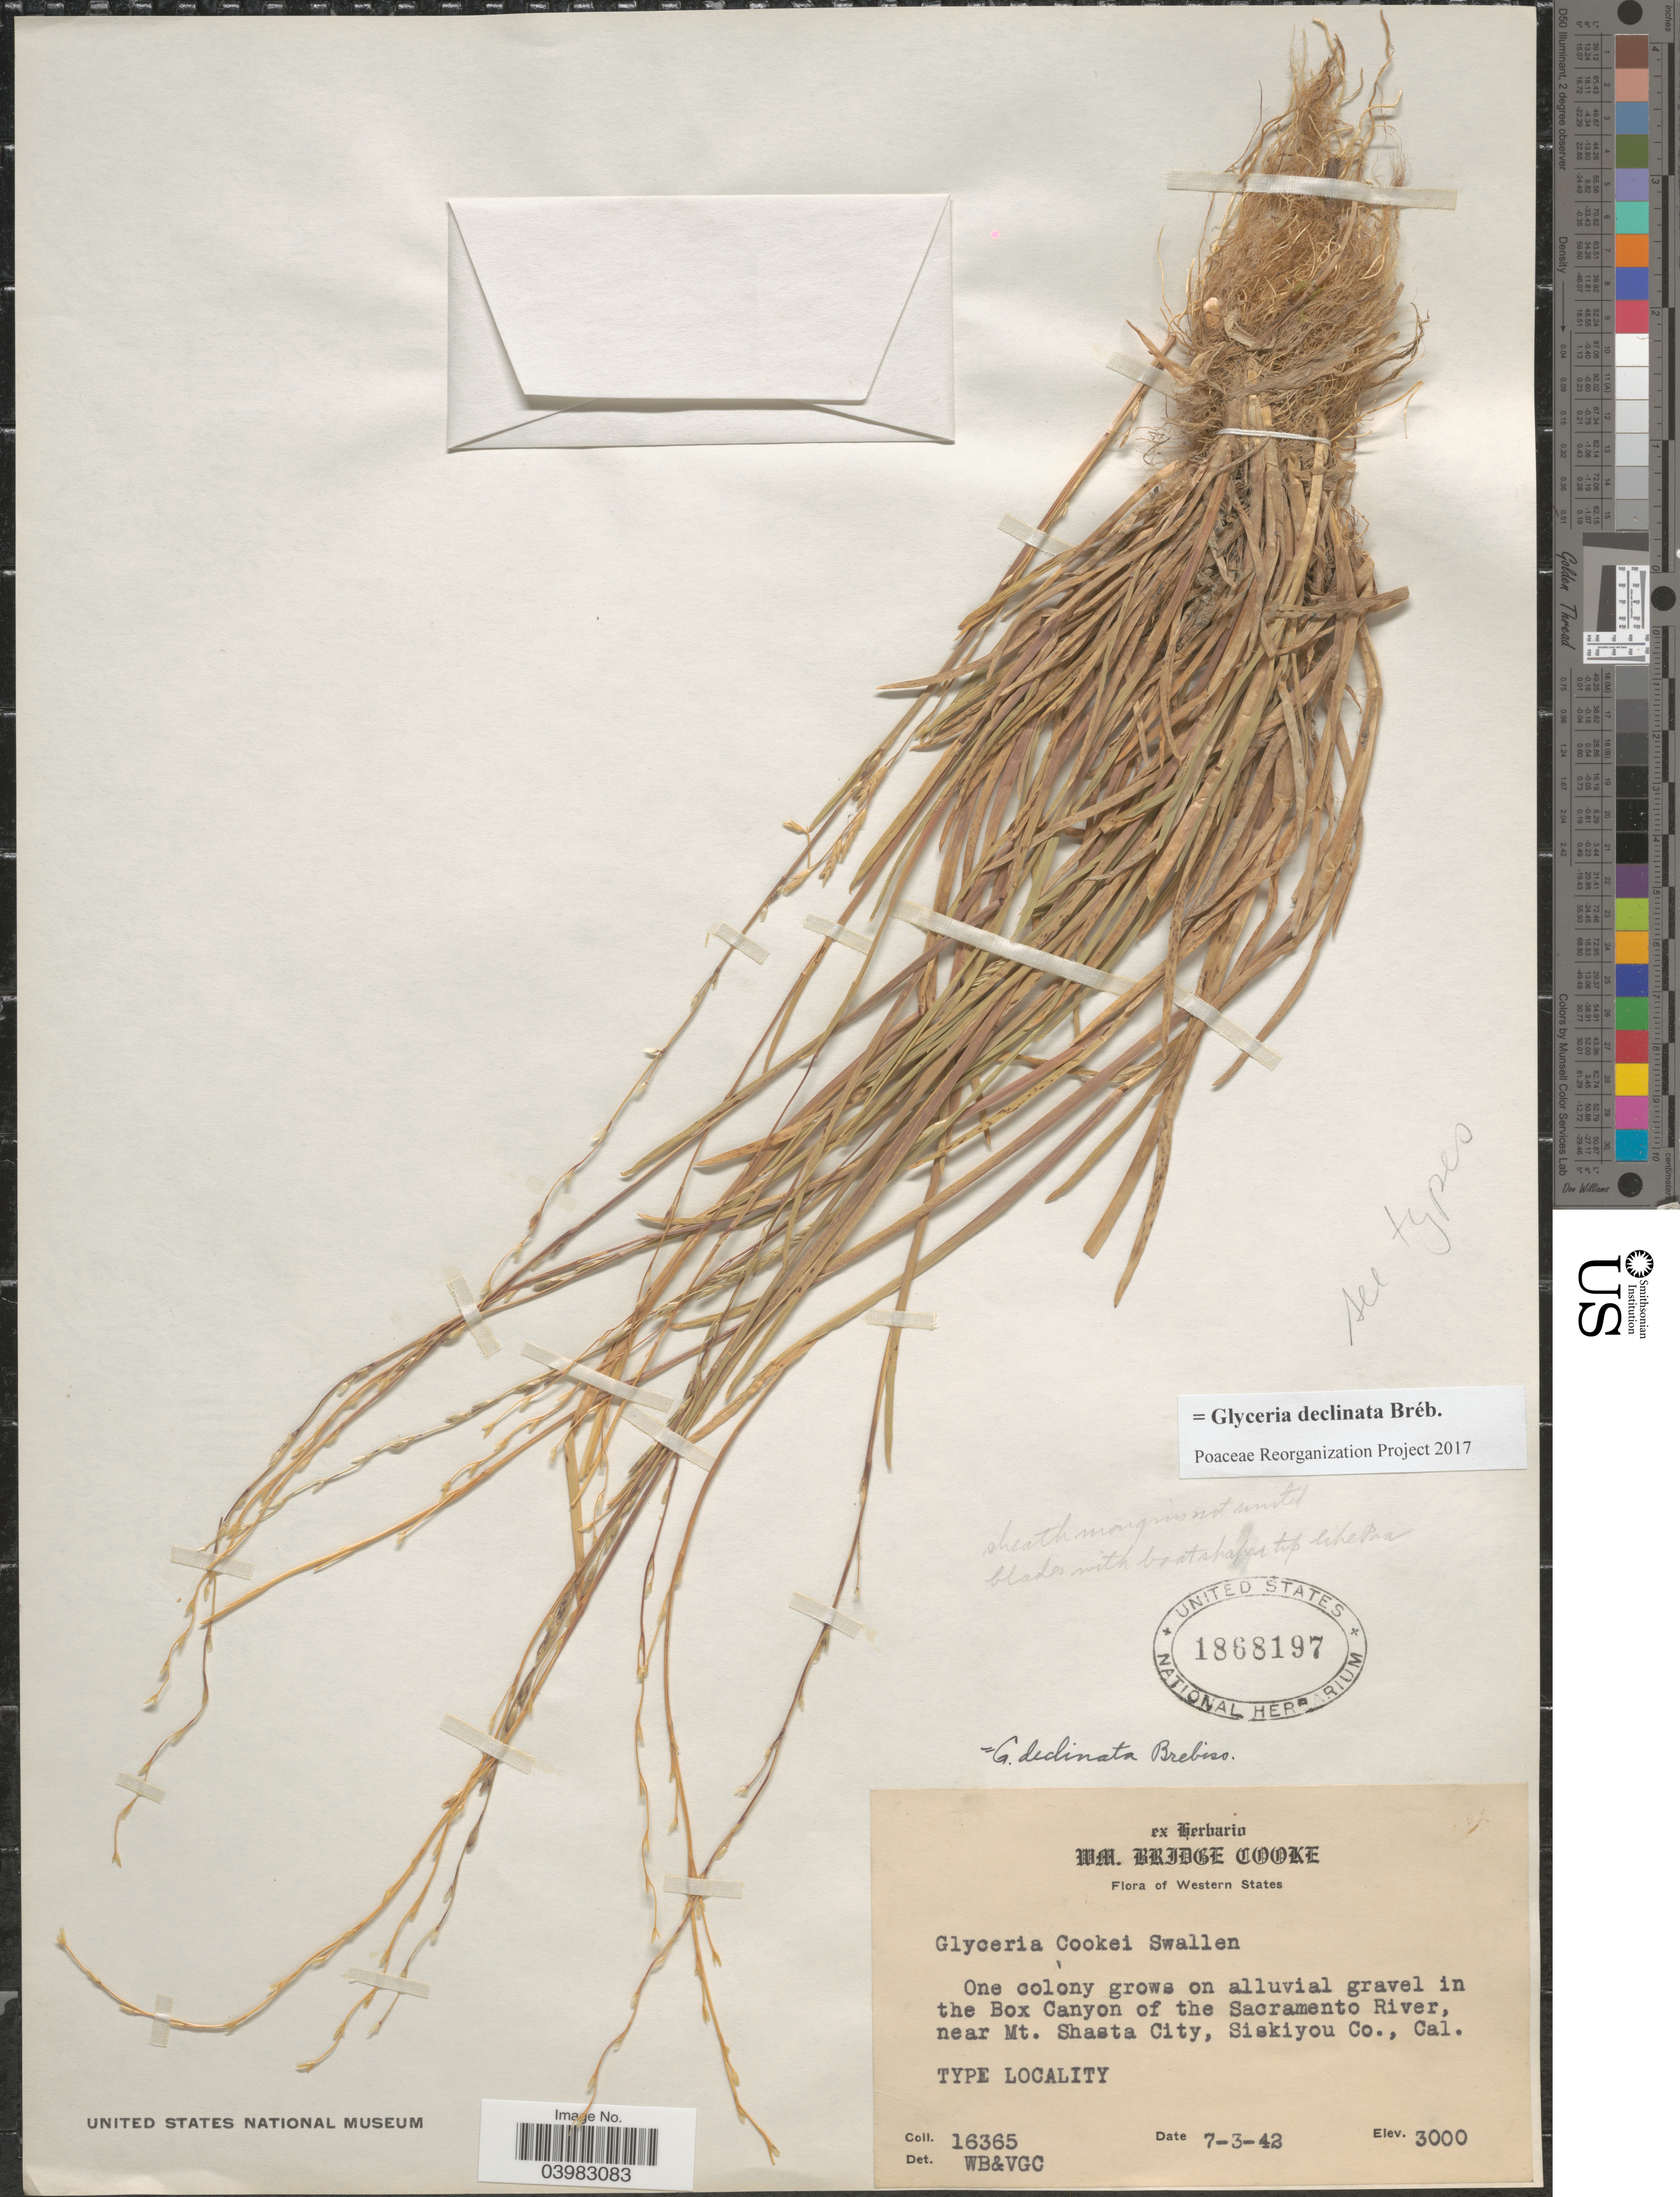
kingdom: Plantae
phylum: Tracheophyta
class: Liliopsida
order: Poales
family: Poaceae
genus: Glyceria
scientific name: Glyceria declinata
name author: Bréb.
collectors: W. B. Cooke & V. G. Cooke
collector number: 16365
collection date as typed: Transcribed d/m/y: 3/7/42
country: United States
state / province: California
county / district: Siskiyou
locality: Western States. One colony grows on alluvial gravel in the Box Canyon of the Sacramento River near Mt. Shasta City, Siskiyou Co.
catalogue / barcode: US 1868197